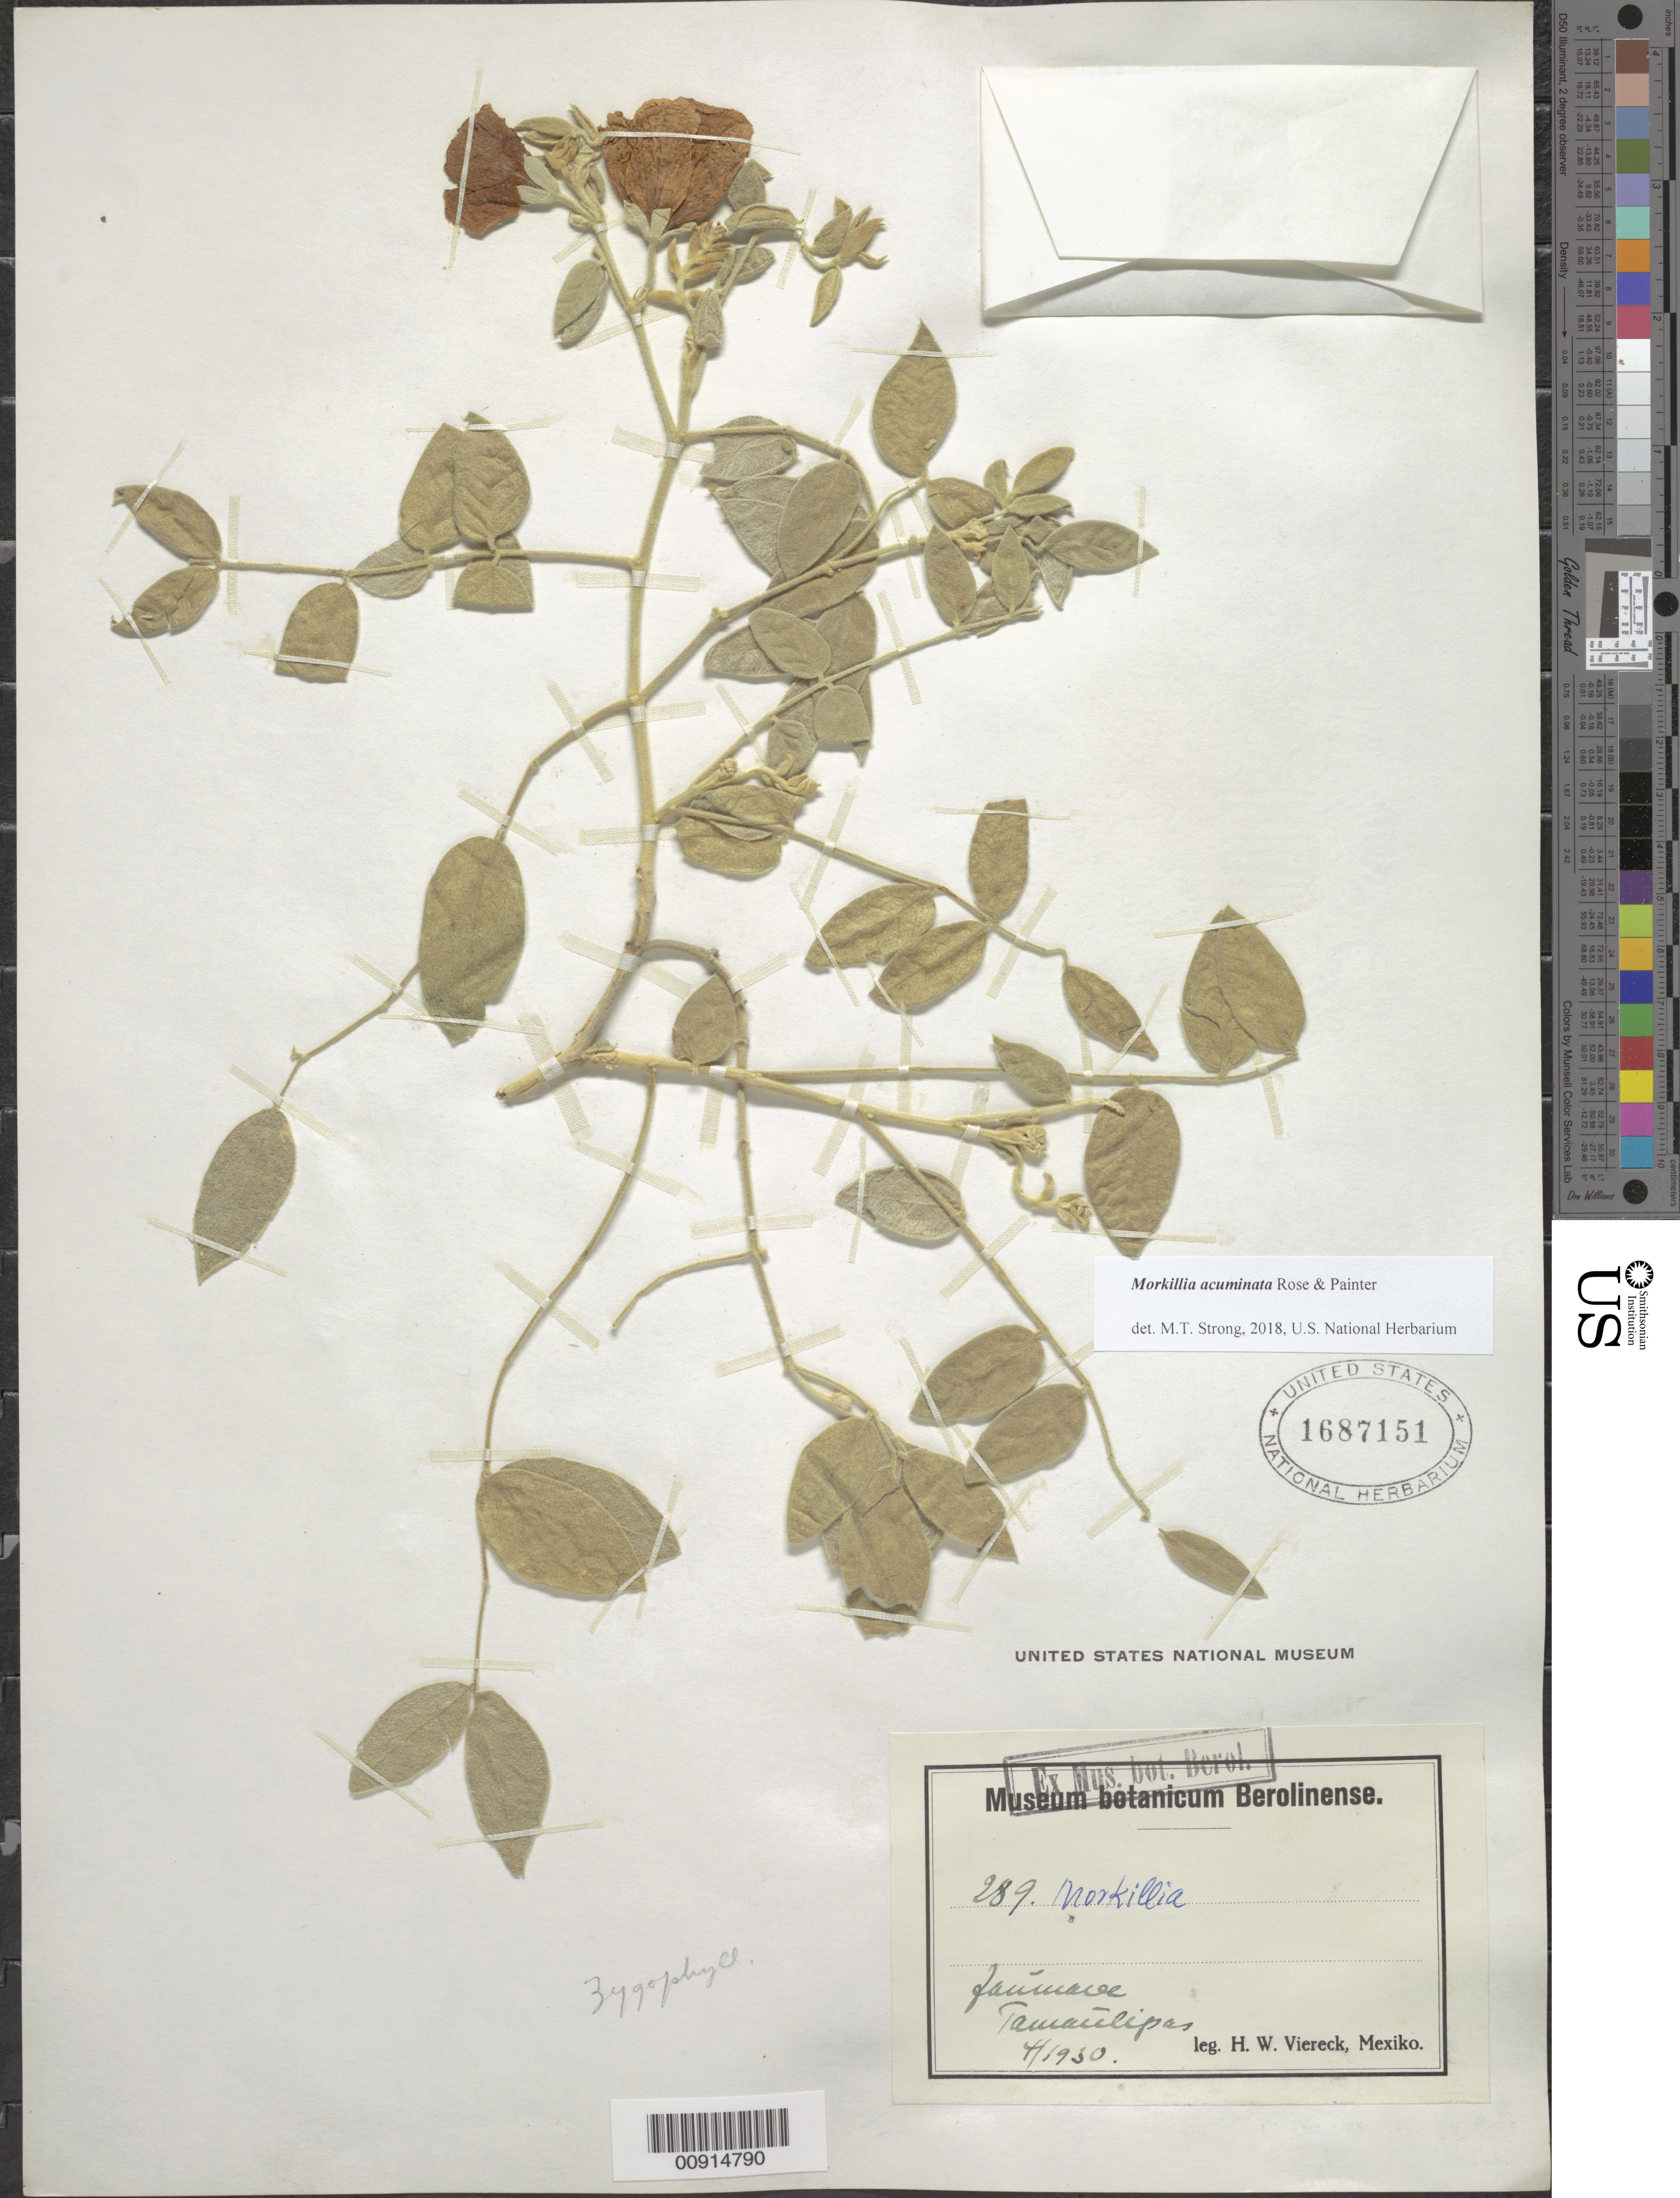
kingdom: Plantae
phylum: Tracheophyta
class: Magnoliopsida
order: Zygophyllales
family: Zygophyllaceae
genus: Morkillia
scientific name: Morkillia acuminata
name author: Rose & J.H. Painter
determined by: Strong, Mark T., (BOT), Smithsonian Institution - National Museum of Natural History (UNITED STATES)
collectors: H. W. Viereck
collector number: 289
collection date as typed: Apr 1930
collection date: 1930-04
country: Mexico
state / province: Tamaulipas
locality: Jaumave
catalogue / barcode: US 1687151